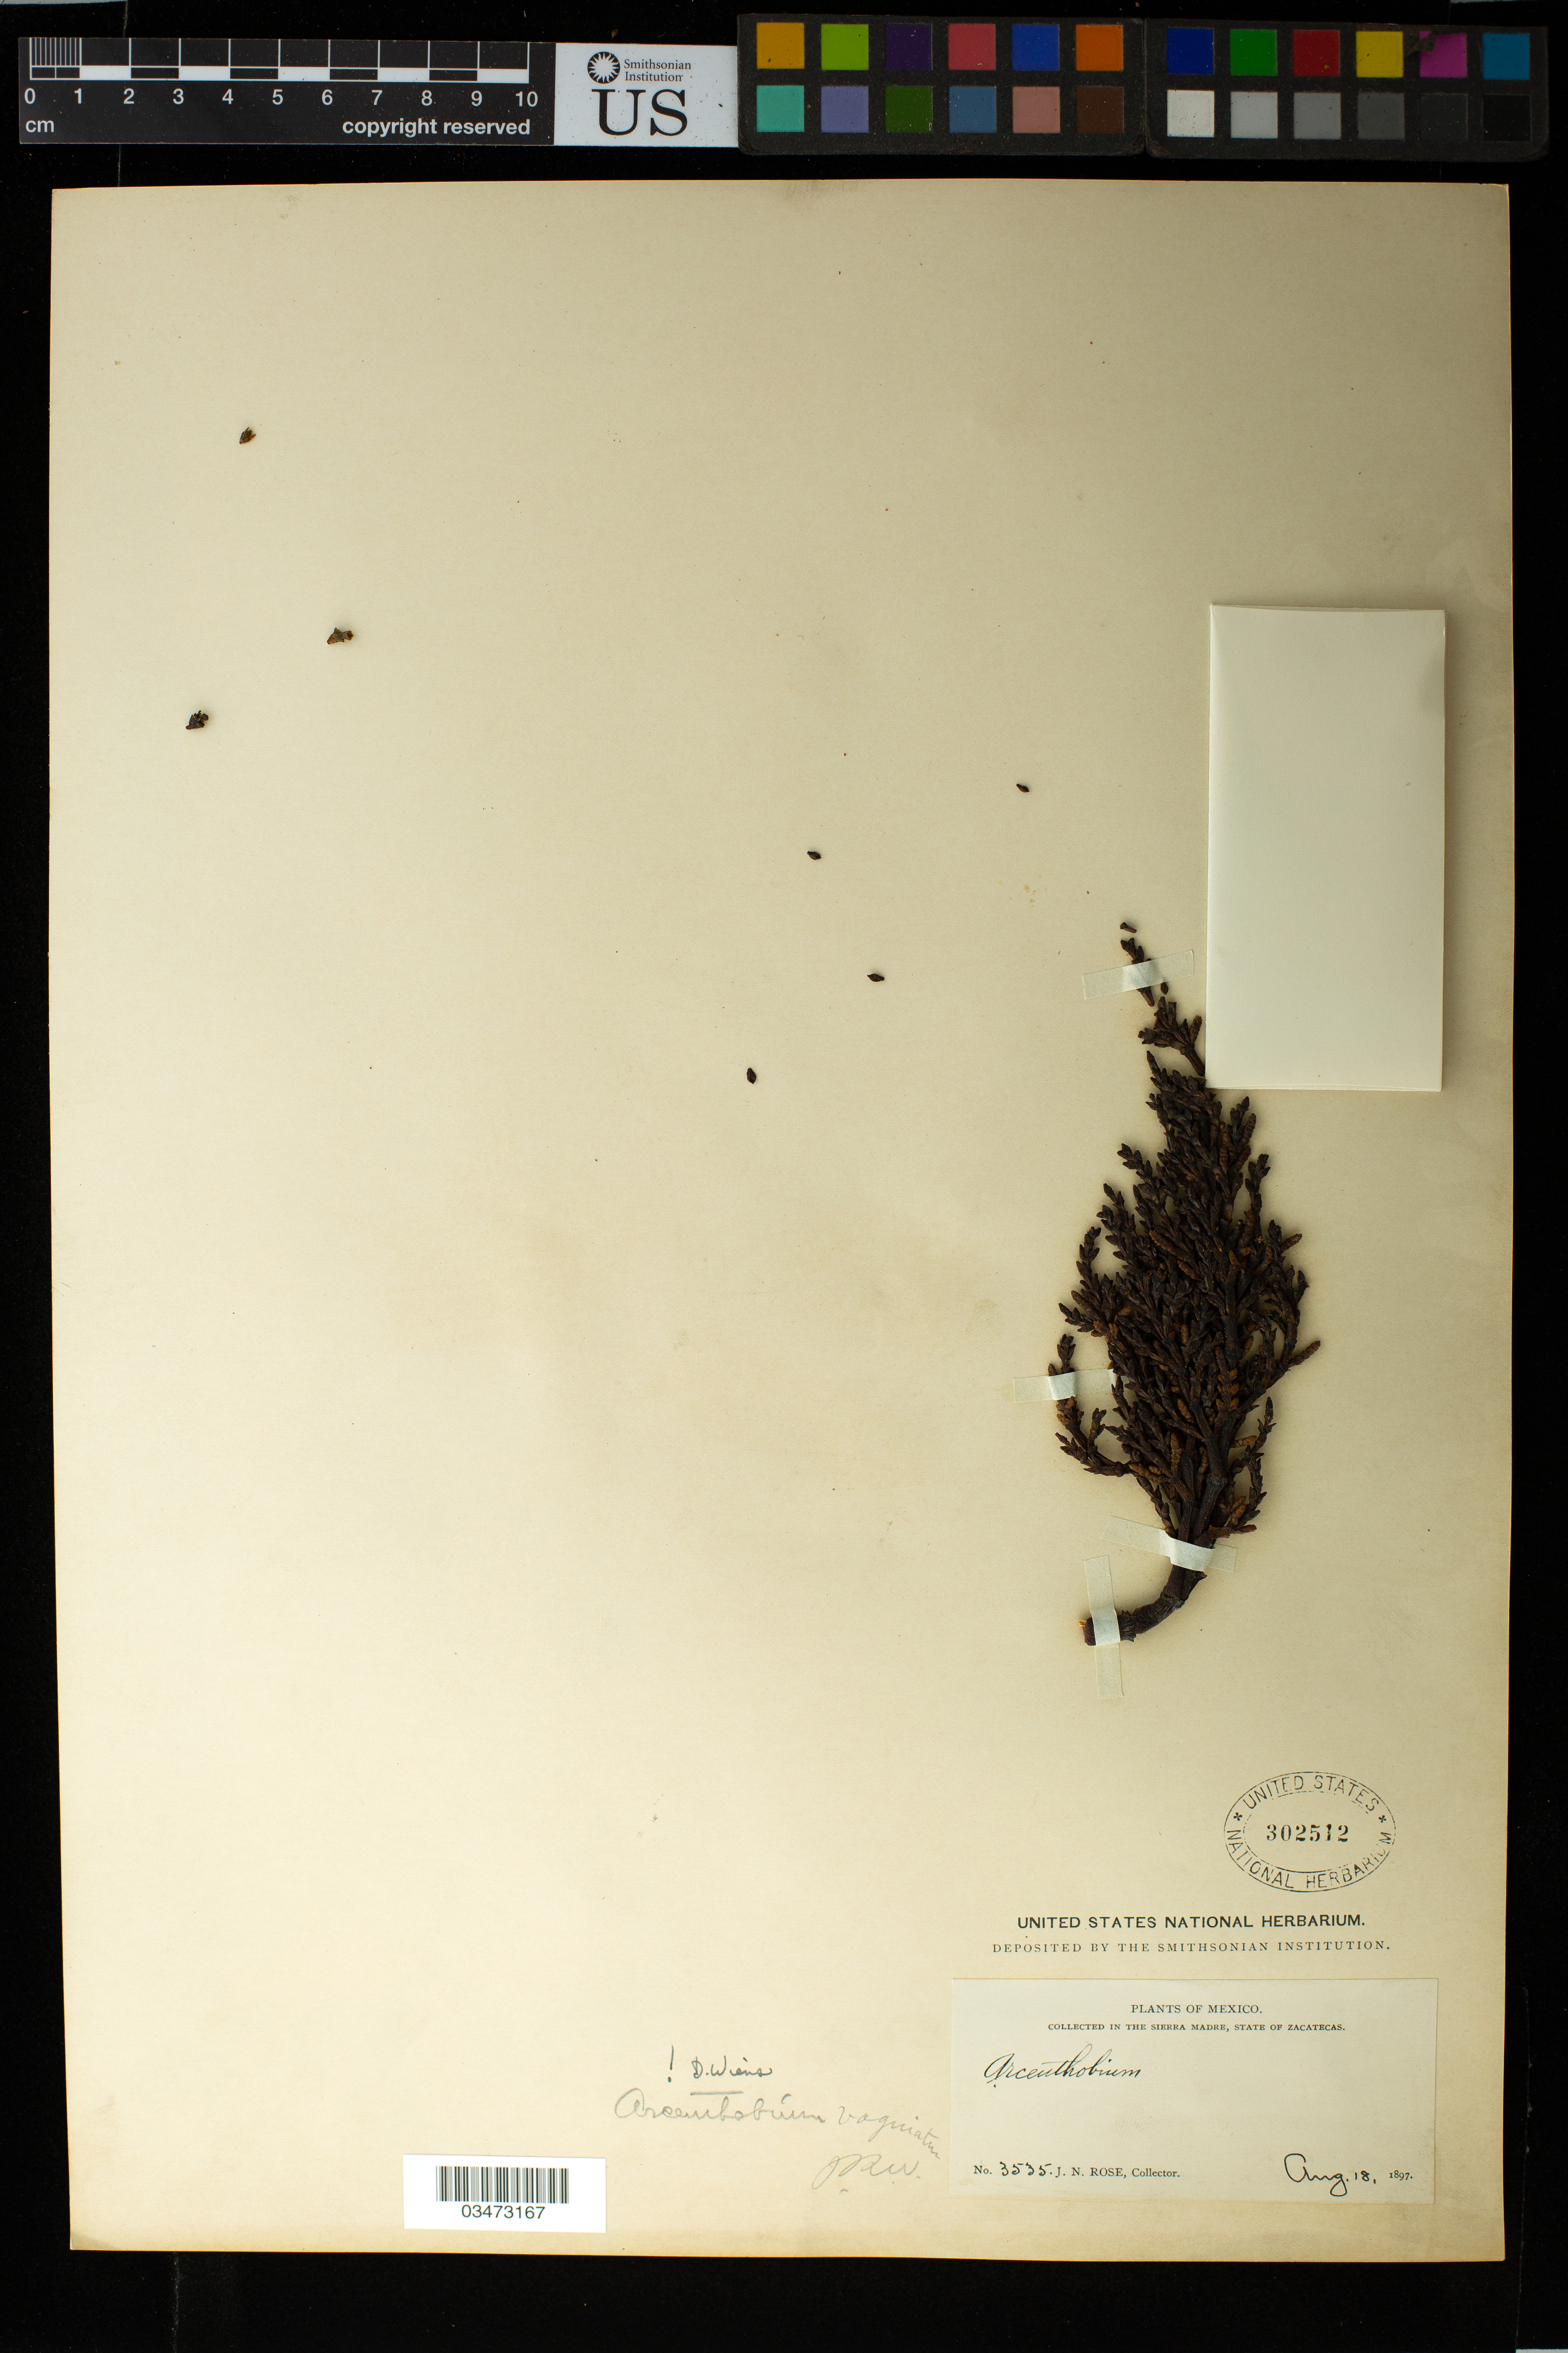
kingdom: Plantae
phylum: Tracheophyta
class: Magnoliopsida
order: Santalales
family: Viscaceae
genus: Arceuthobium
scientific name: Arceuthobium sp.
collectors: J. N. Rose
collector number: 3535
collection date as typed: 18 Aug 1897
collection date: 1897-08-18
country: Mexico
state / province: Zacatecas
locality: Sierra Madre.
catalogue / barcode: US 302512